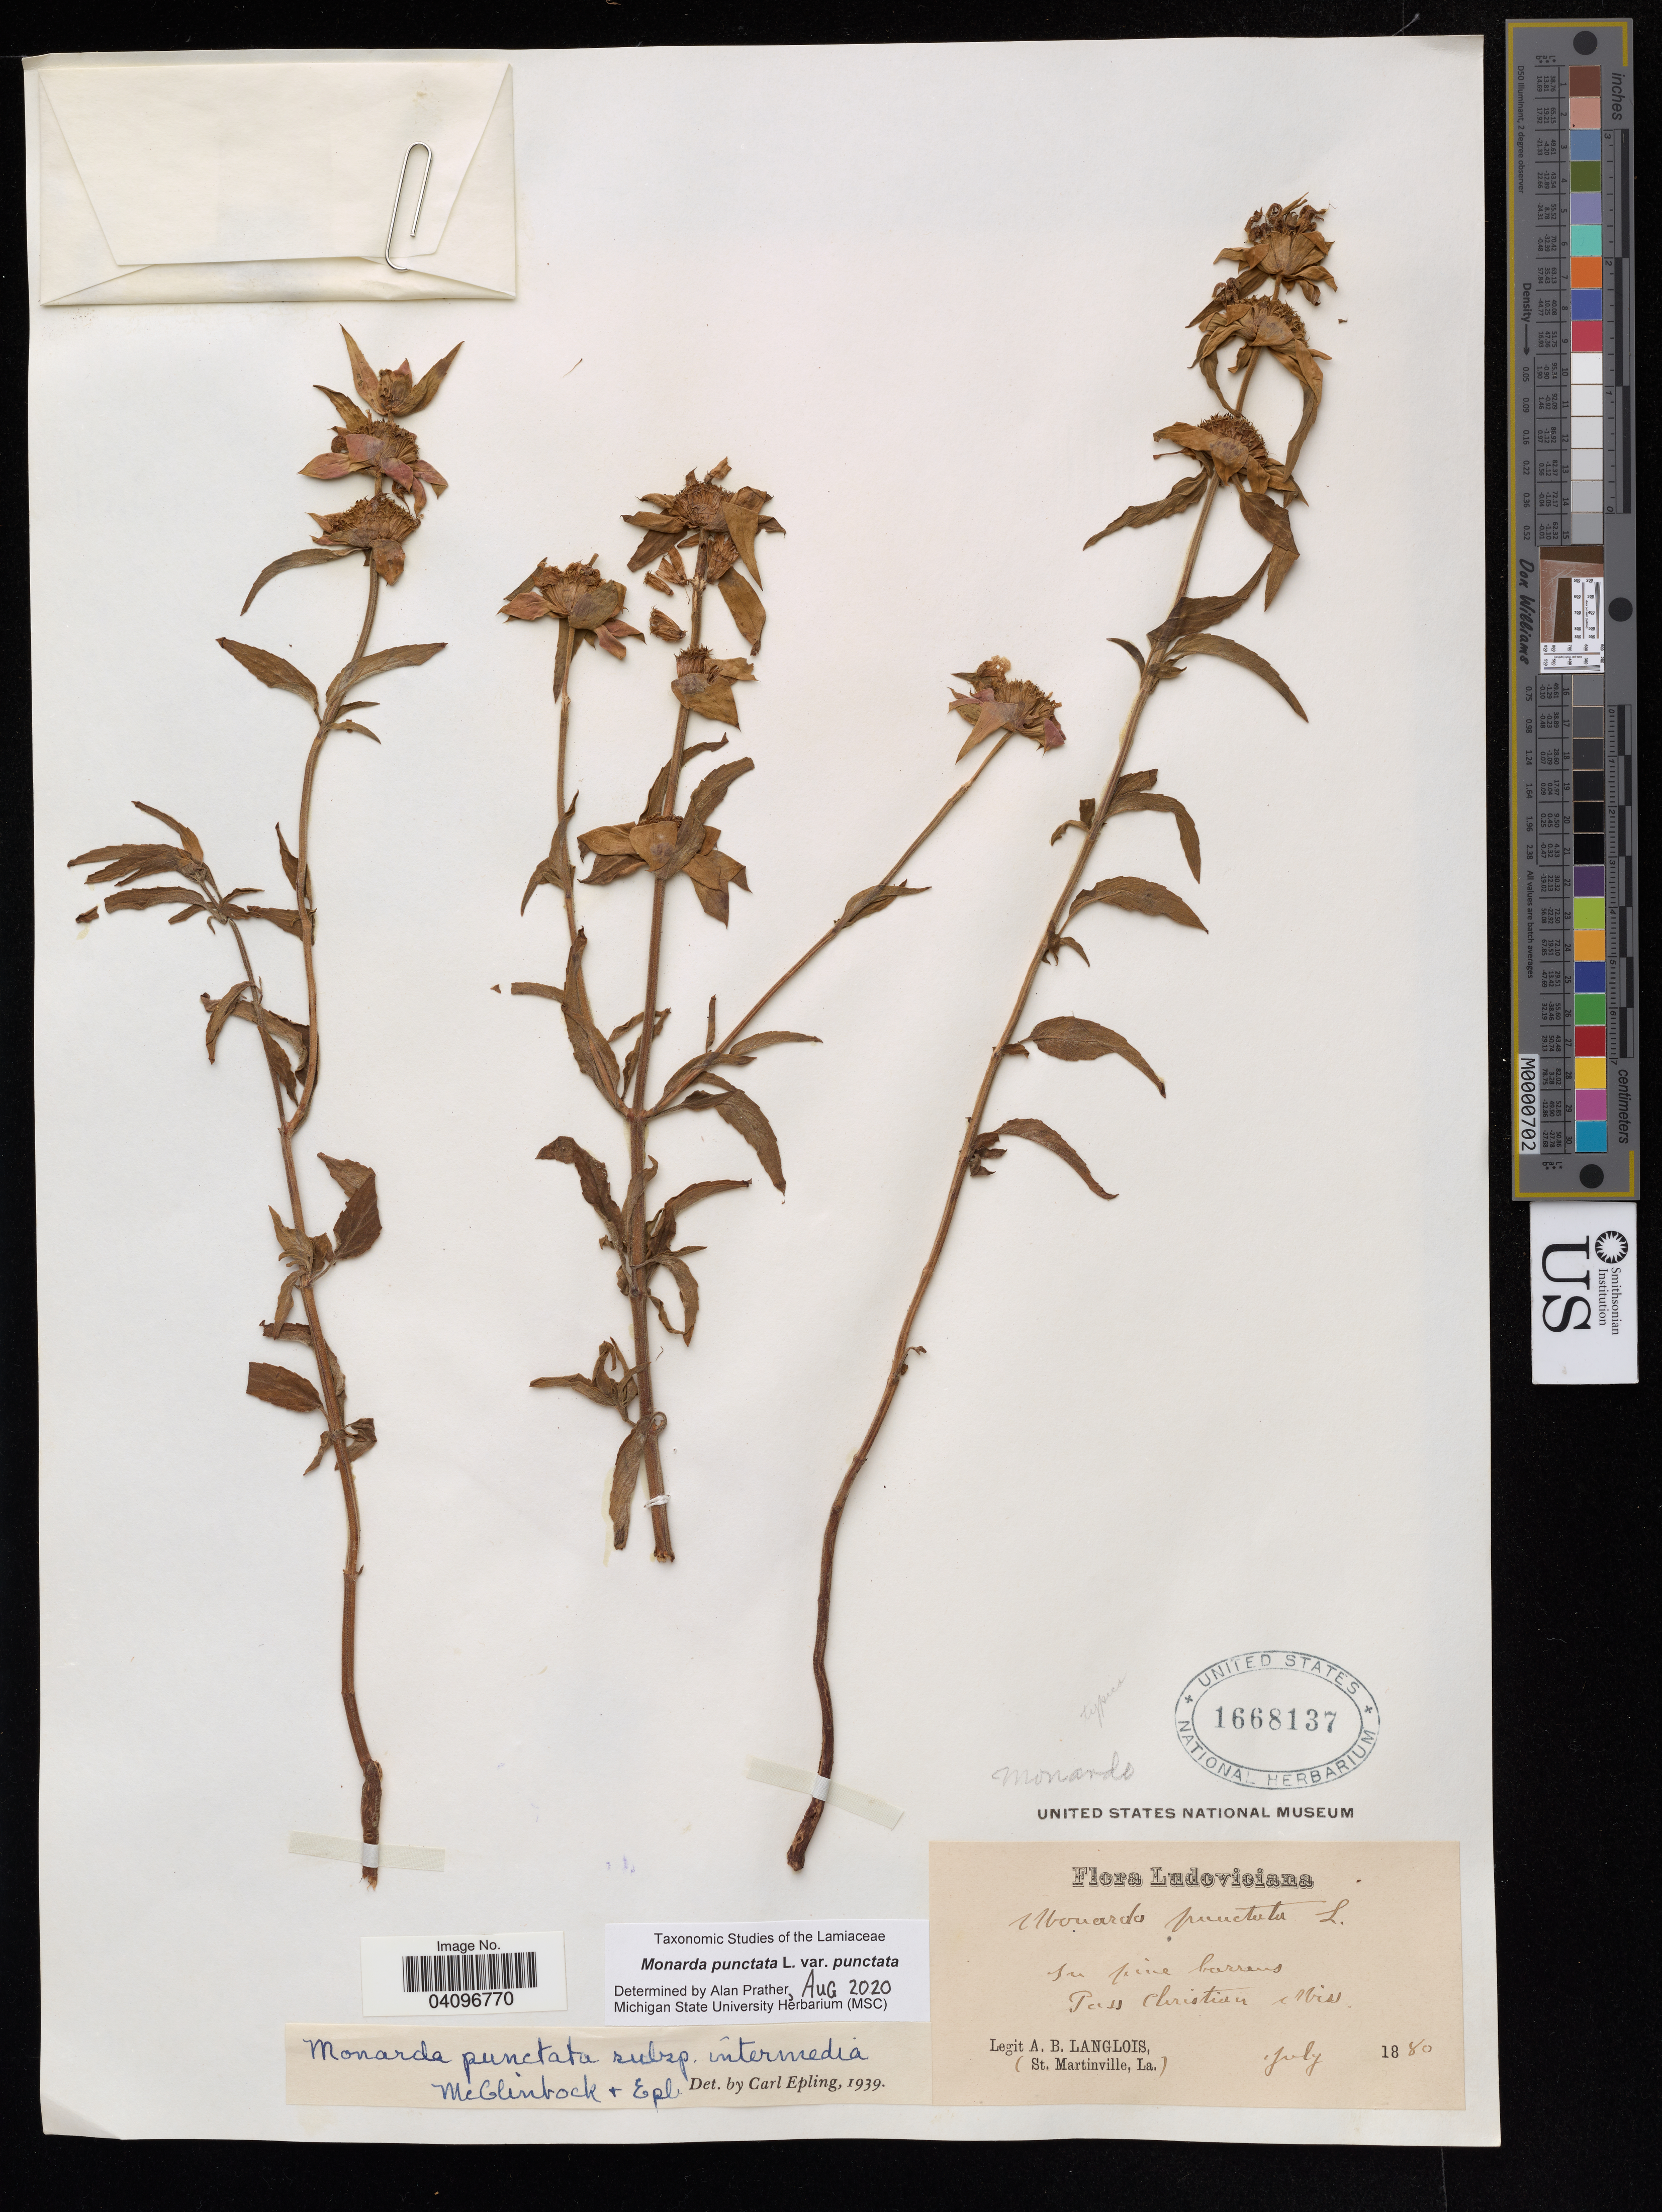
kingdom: Plantae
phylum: Tracheophyta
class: Magnoliopsida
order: Lamiales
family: Lamiaceae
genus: Monarda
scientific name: Monarda punctata var. punctata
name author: L.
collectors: A. Langlois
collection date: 1880-07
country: United States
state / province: Louisiana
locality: Pass Christian Miss. St. Martinville.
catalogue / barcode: US 1668137